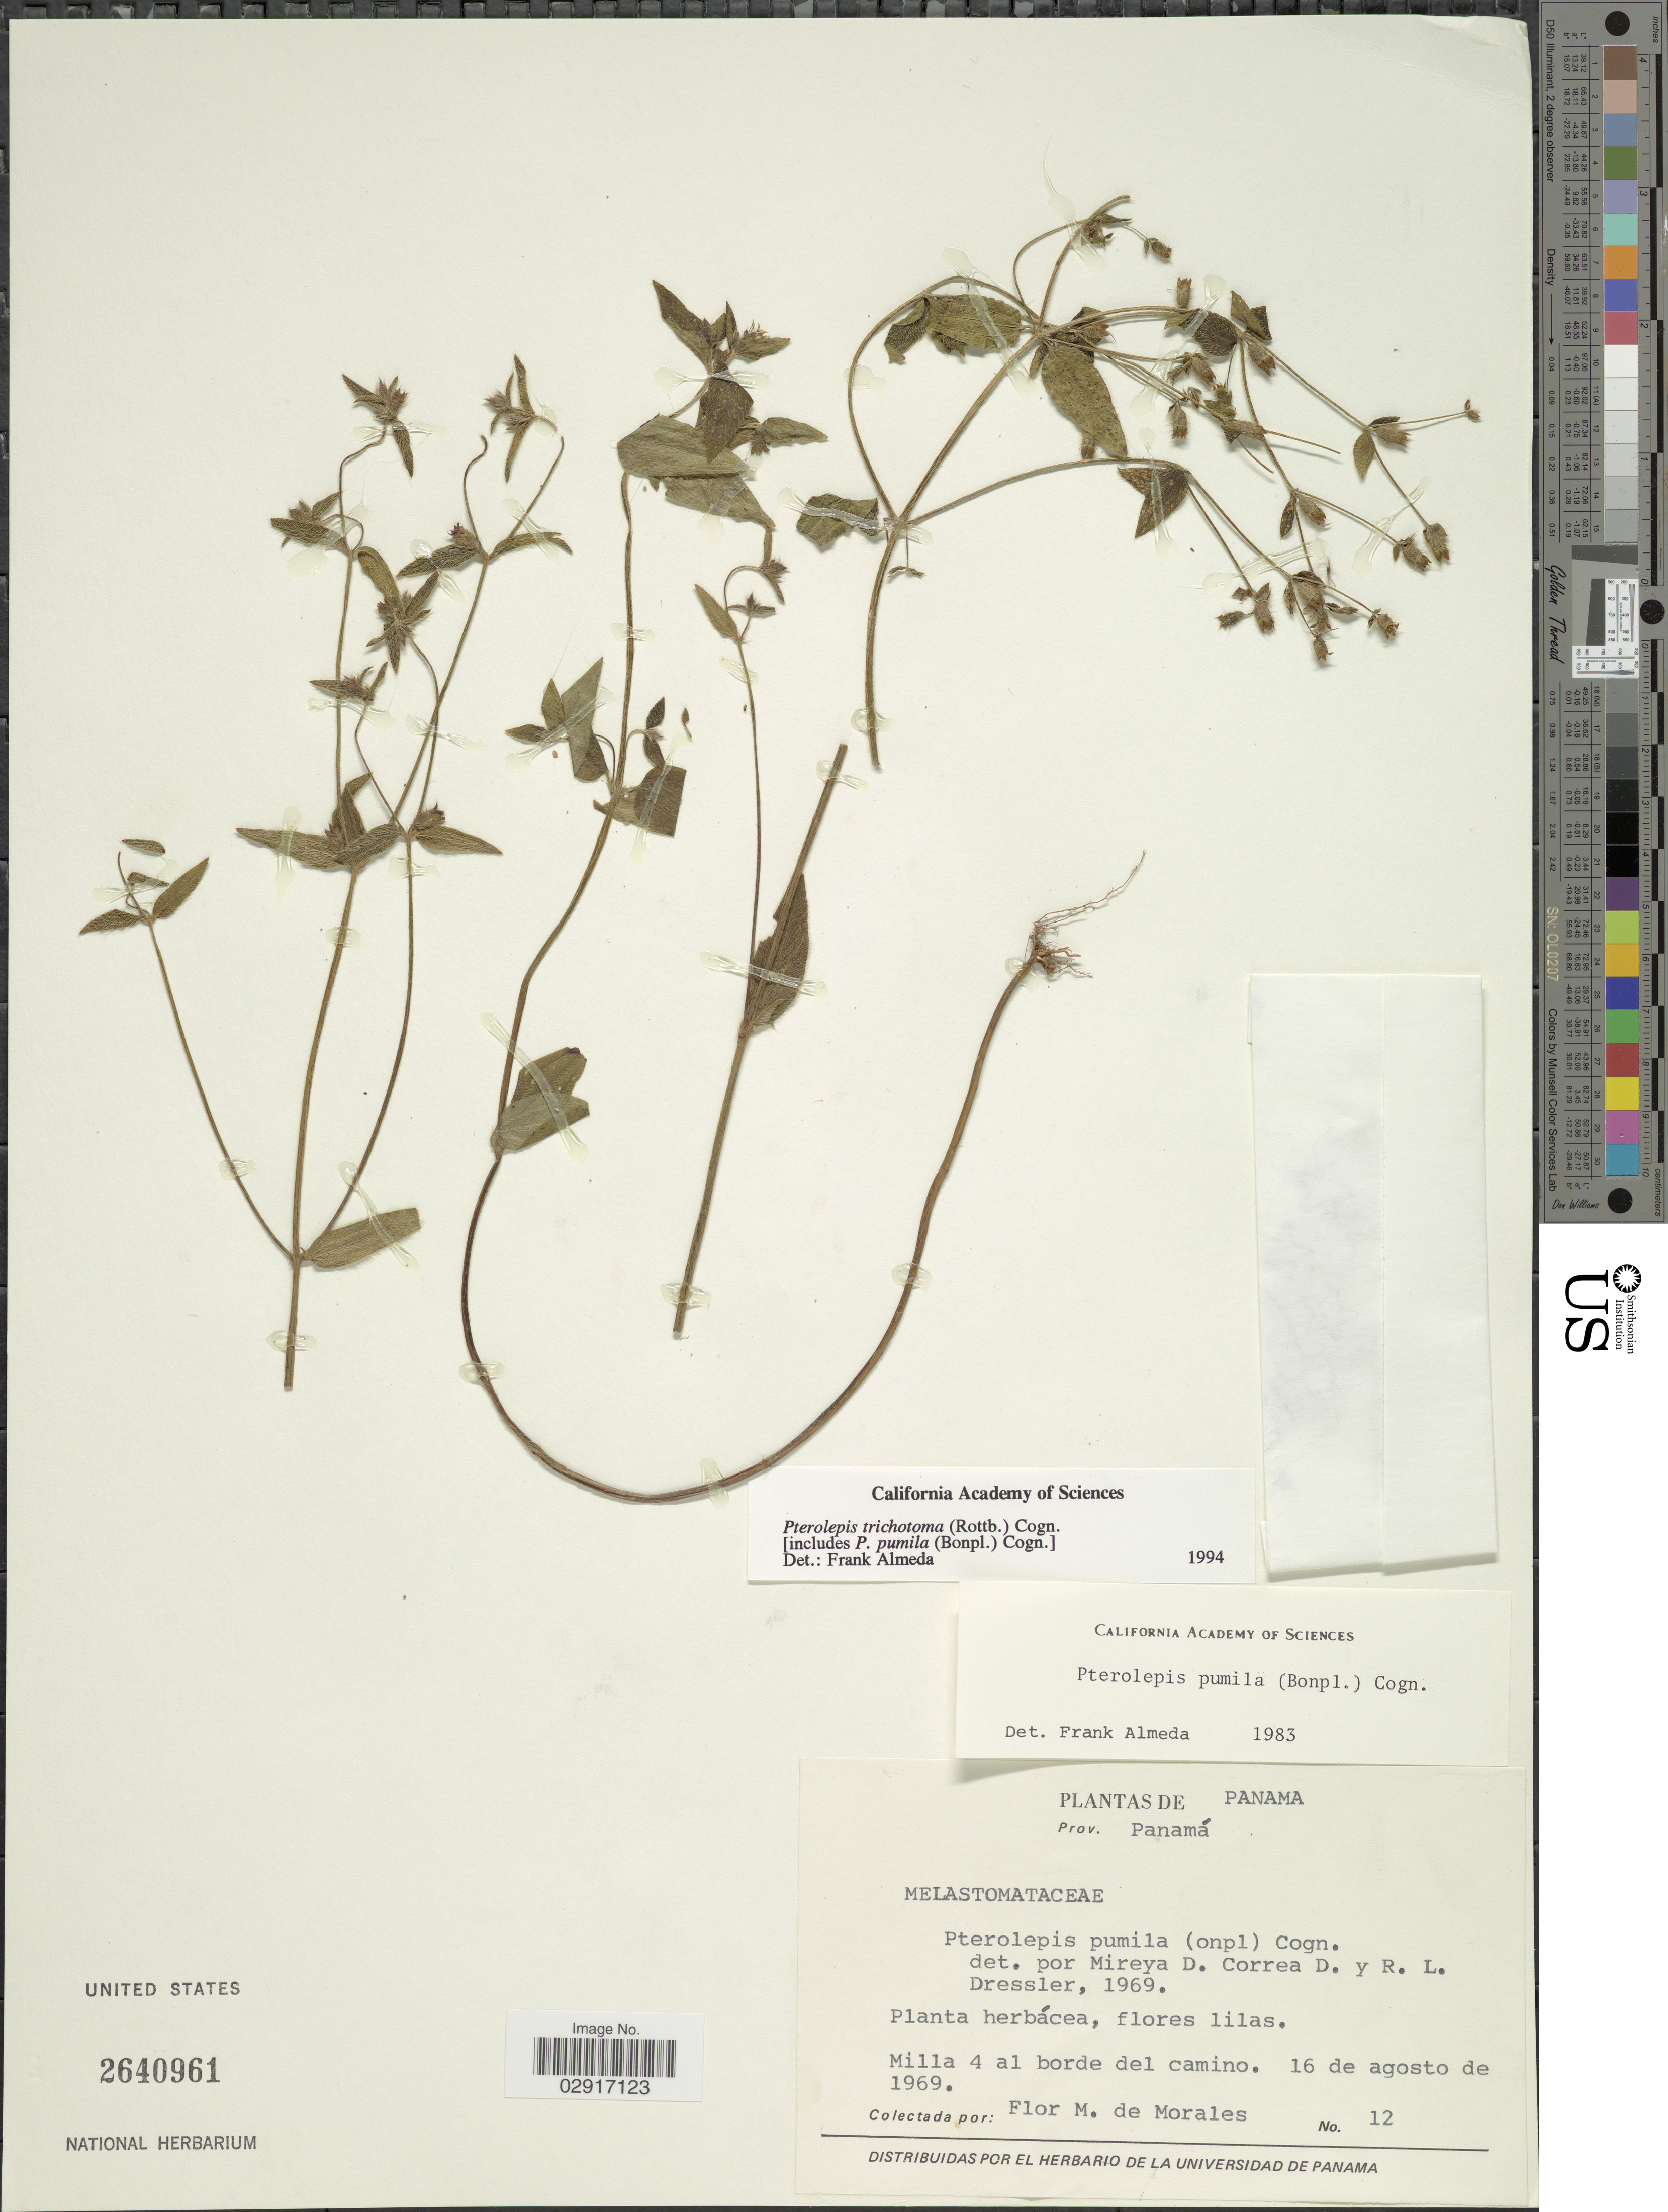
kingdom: Plantae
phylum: Tracheophyta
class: Magnoliopsida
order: Myrtales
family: Melastomataceae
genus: Pterolepis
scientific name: Pterolepis trichotoma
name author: (Rottb.) Cogn.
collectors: F. Morales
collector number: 12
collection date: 1969-08-16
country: Panama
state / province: Panamá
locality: Milla 4 al borde del camino.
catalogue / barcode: US 2640961